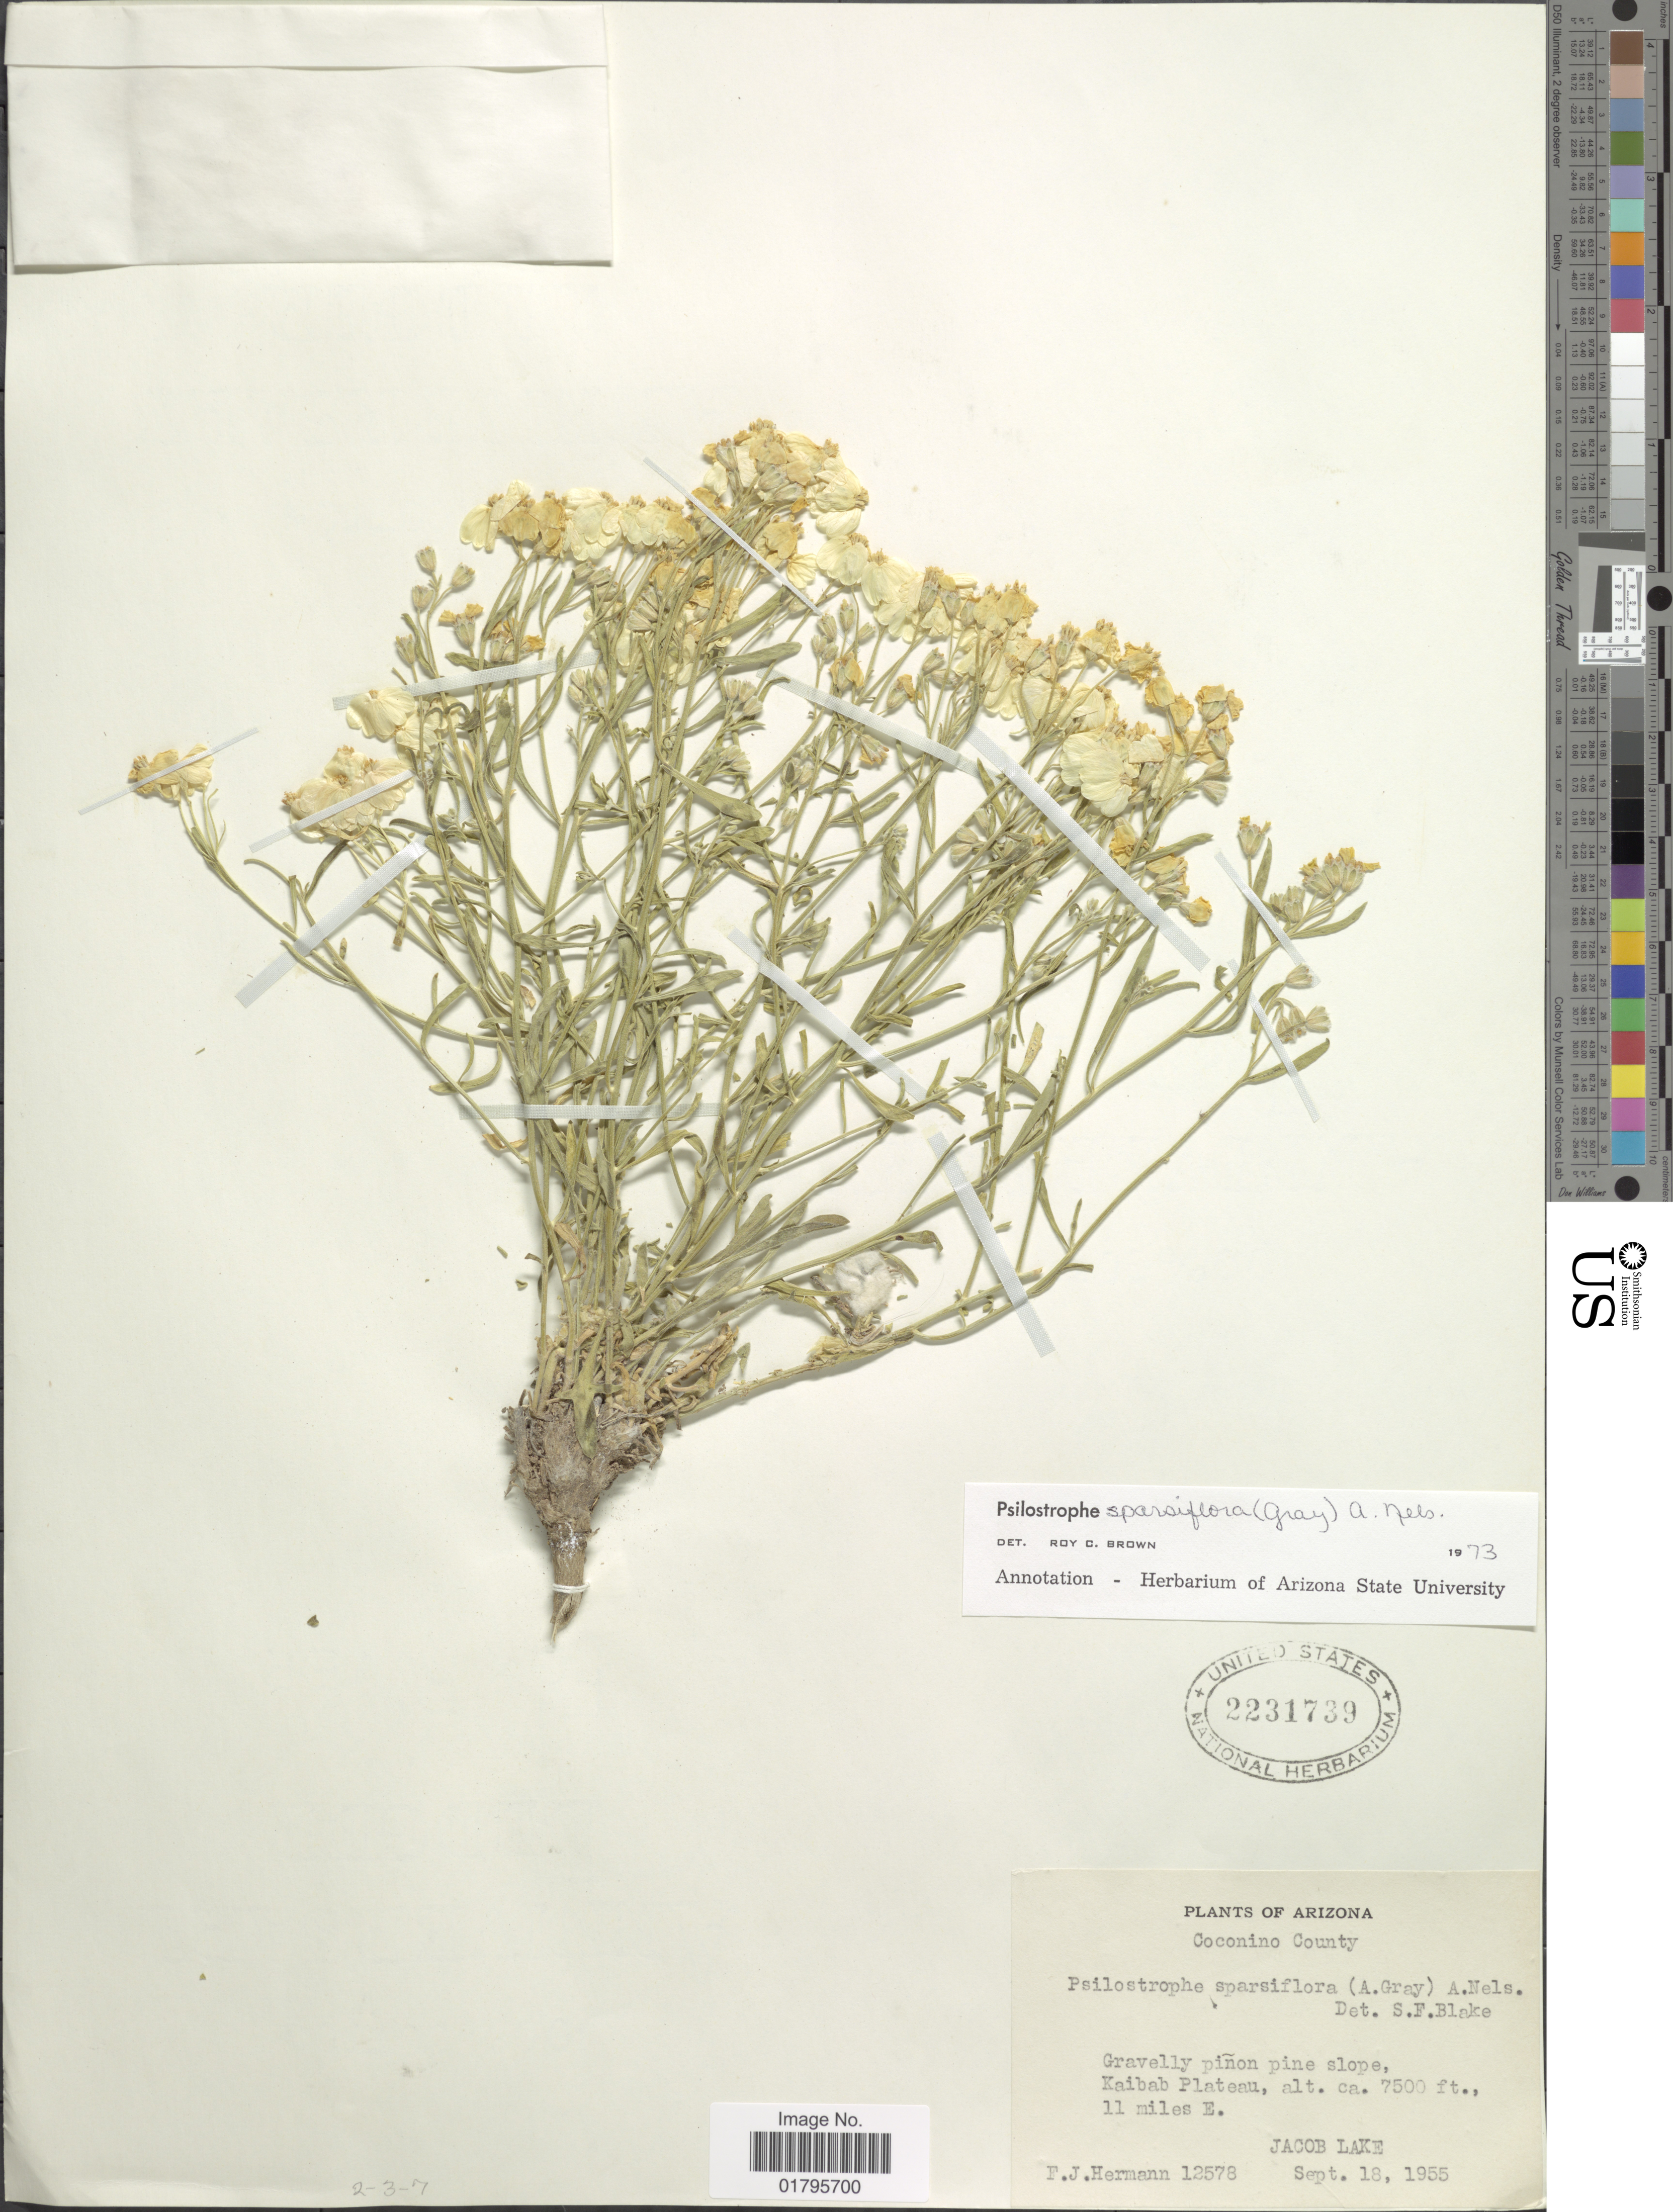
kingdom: Plantae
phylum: Tracheophyta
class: Magnoliopsida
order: Asterales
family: Asteraceae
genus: Psilostrophe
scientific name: Psilostrophe sparsiflora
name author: (A. Gray) A. Nelson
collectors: F. J. Hermann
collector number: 12578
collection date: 1955-09-18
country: United States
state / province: Arizona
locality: Coconino County, Kaibab Plateau 11 miles E. Jacob Lake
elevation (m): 2286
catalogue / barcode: US 2231739